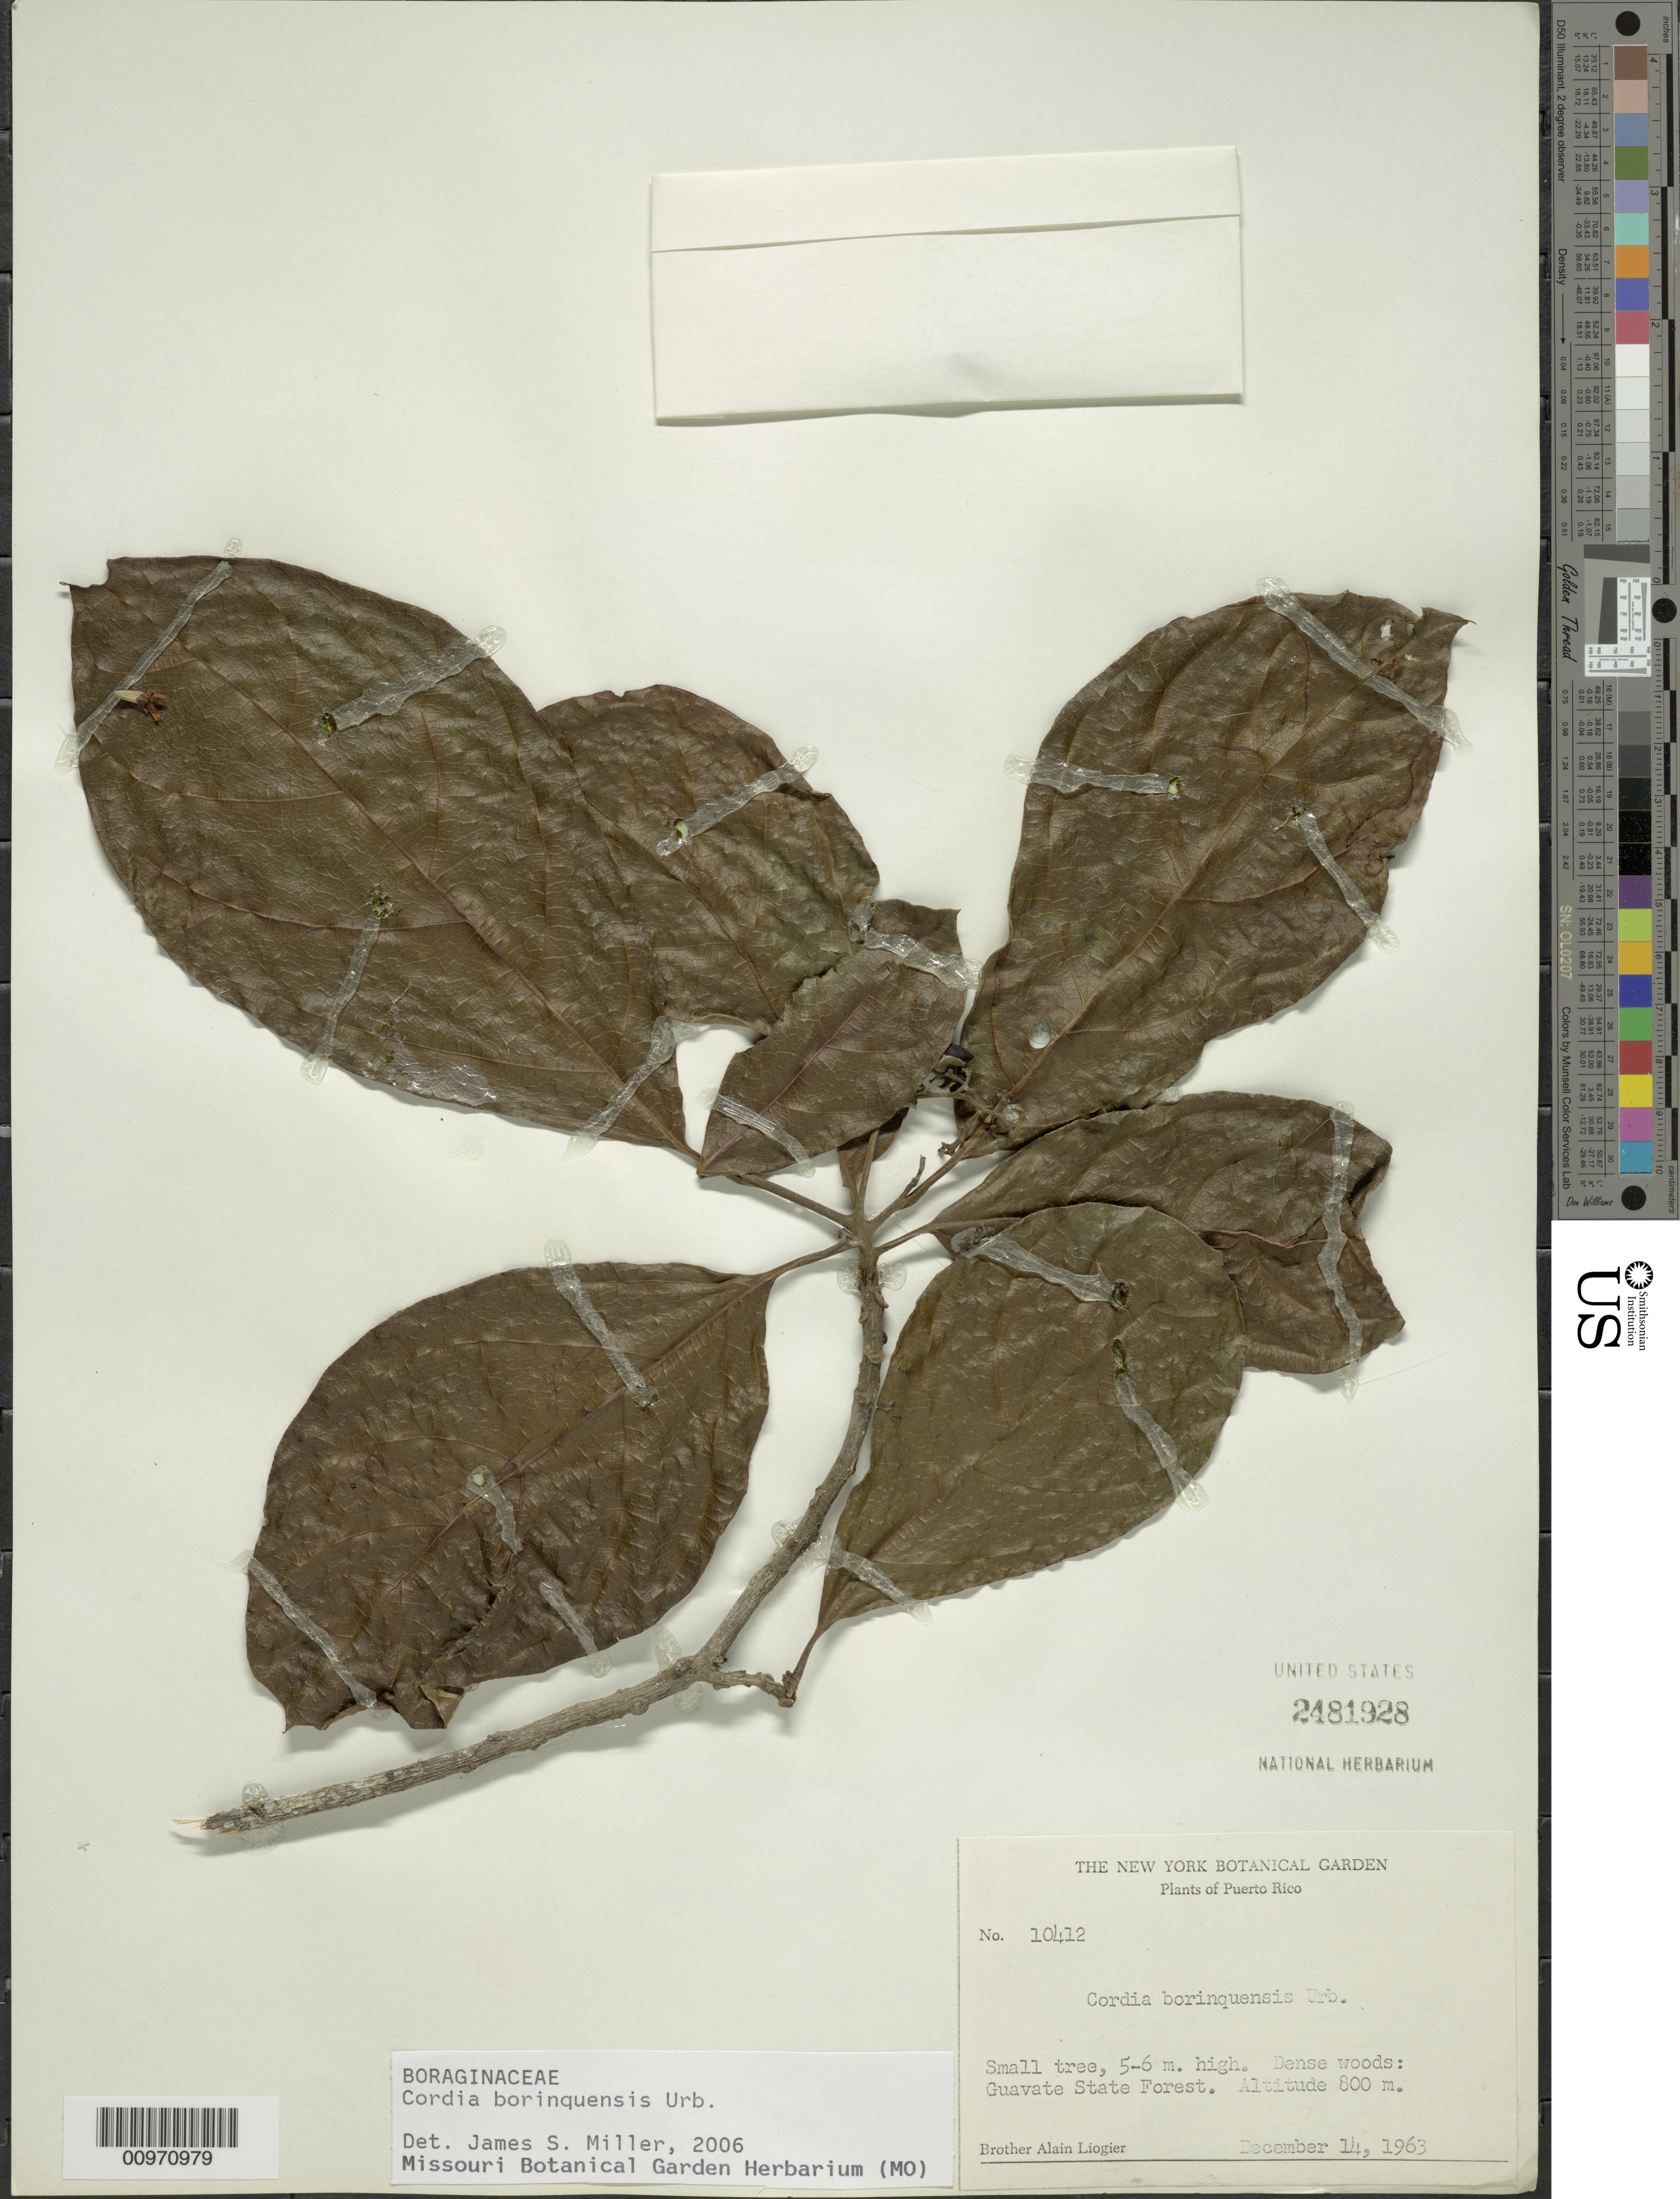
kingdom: Plantae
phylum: Tracheophyta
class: Magnoliopsida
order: Boraginales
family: Cordiaceae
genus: Cordia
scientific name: Cordia borinquensis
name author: Urb.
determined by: Miller, James S., (MO), Missouri Botanical Garden (UNITED STATES)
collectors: A. H. Liogier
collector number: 10412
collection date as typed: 14 Dec 1963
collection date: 1963-12-14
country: Puerto Rico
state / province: Cayey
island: Puerto Rico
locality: Guavate State Forest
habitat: Dense woods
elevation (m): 800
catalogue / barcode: US 2481928